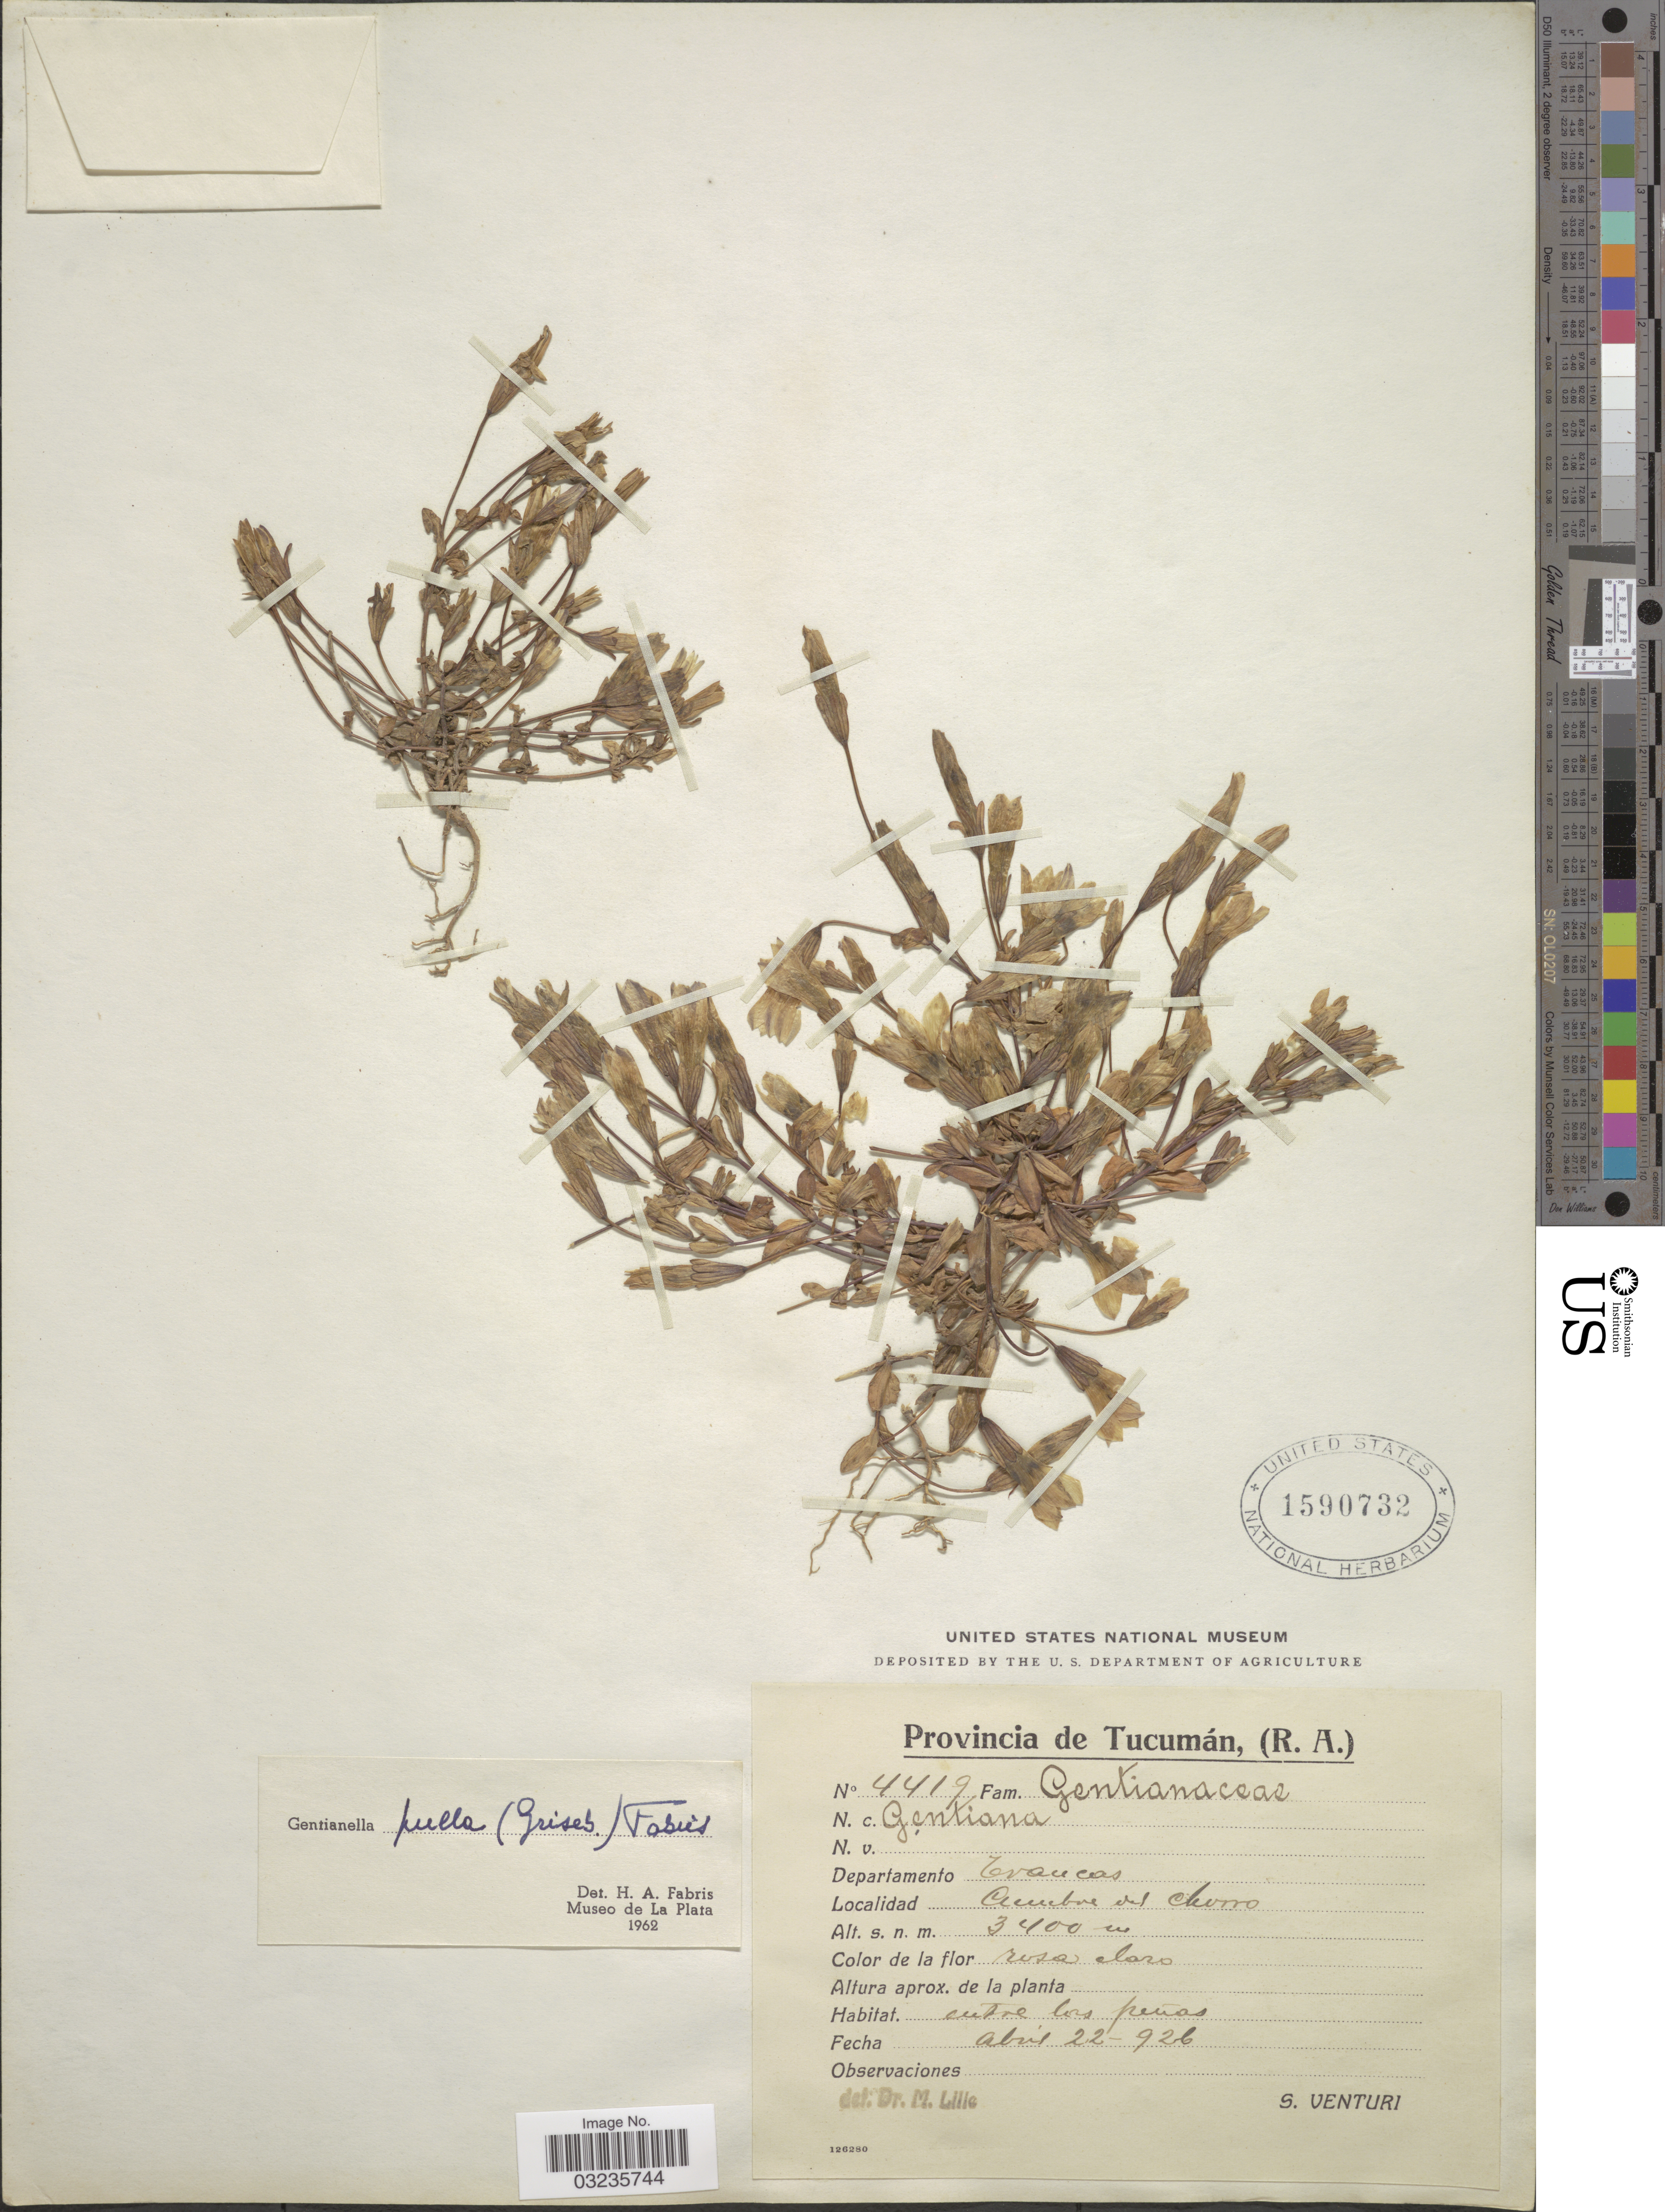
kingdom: Plantae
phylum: Tracheophyta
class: Magnoliopsida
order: Gentianales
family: Gentianaceae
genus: Gentiana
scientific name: Gentiana pulla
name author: Griseb.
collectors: S. Venturi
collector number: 4419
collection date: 1926-04-22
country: Argentina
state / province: Tucuman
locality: Departamento Trancas. Cumbre del Chorro.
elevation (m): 3400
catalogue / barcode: US 1590732